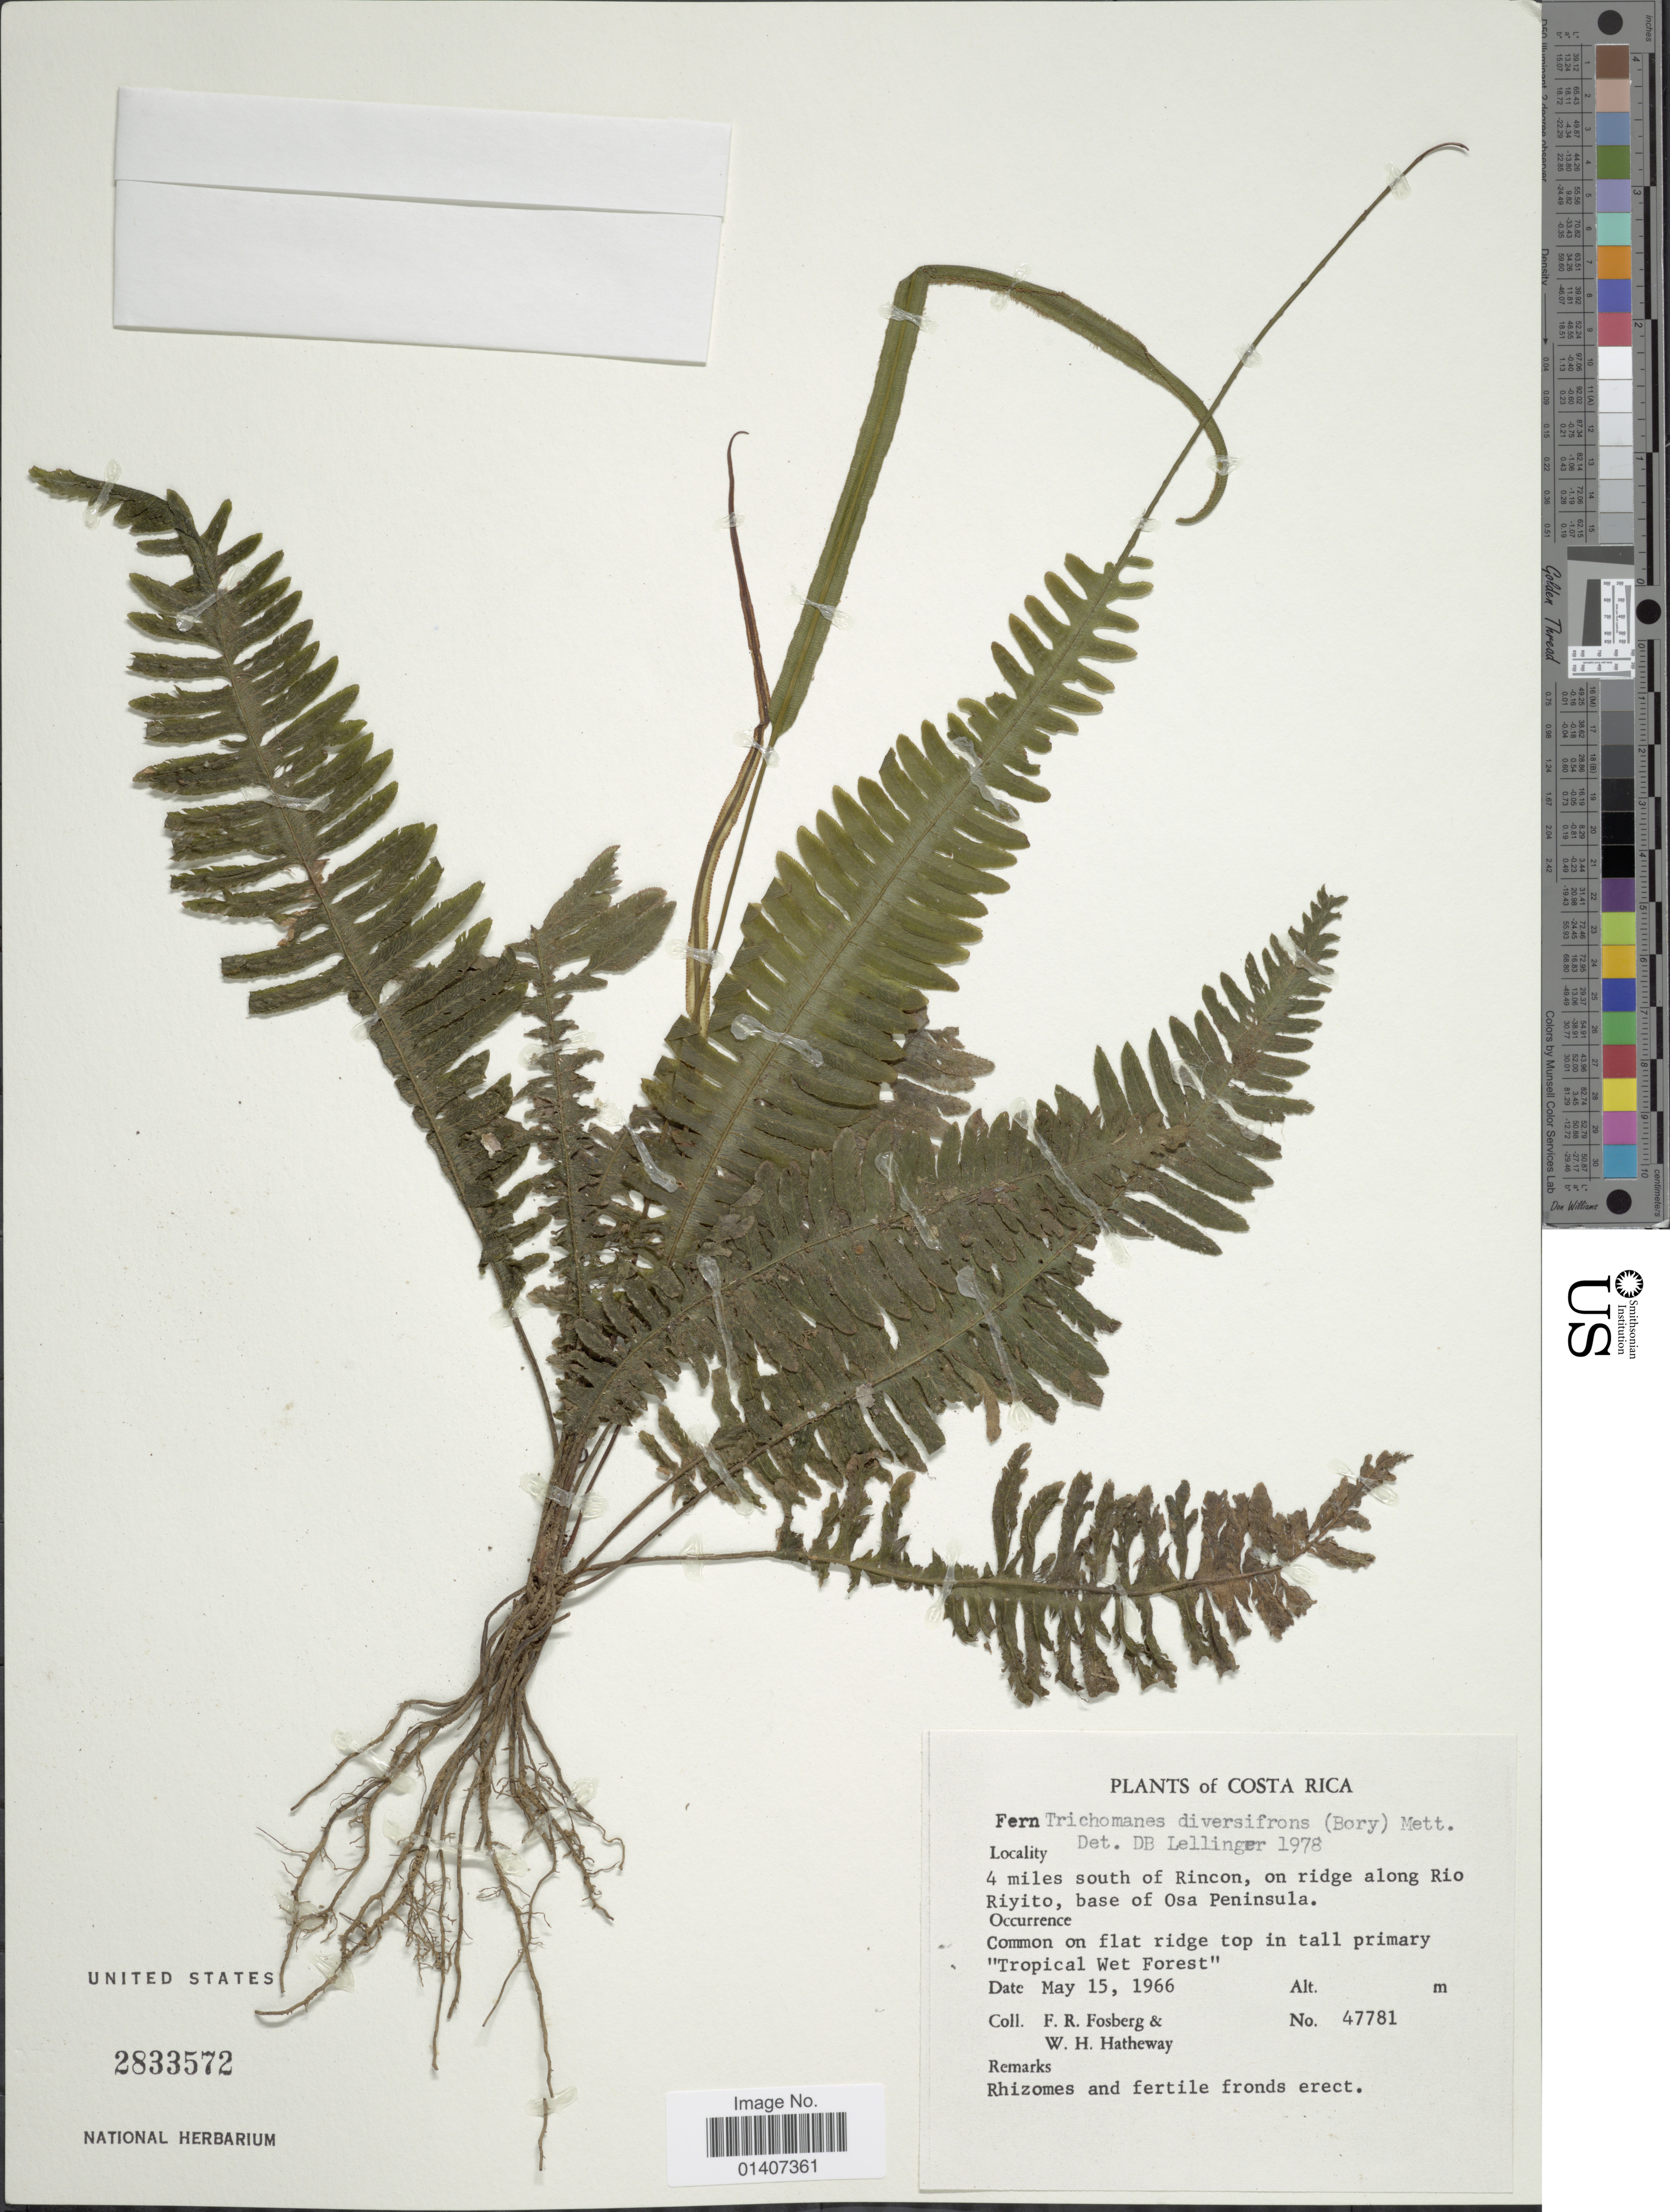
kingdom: Plantae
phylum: Tracheophyta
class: Polypodiopsida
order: Hymenophyllales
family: Hymenophyllaceae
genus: Trichomanes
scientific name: Trichomanes diversifrons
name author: (Bory) Mett. ex Sadeb.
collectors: F. R. Fosberg & W. H. Hatheway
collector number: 47781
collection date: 1966-05-15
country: Costa Rica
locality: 4 miles south of Rincon, on ridge along Rio Riyito, base of Osa Peninsula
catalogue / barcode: US 2833572